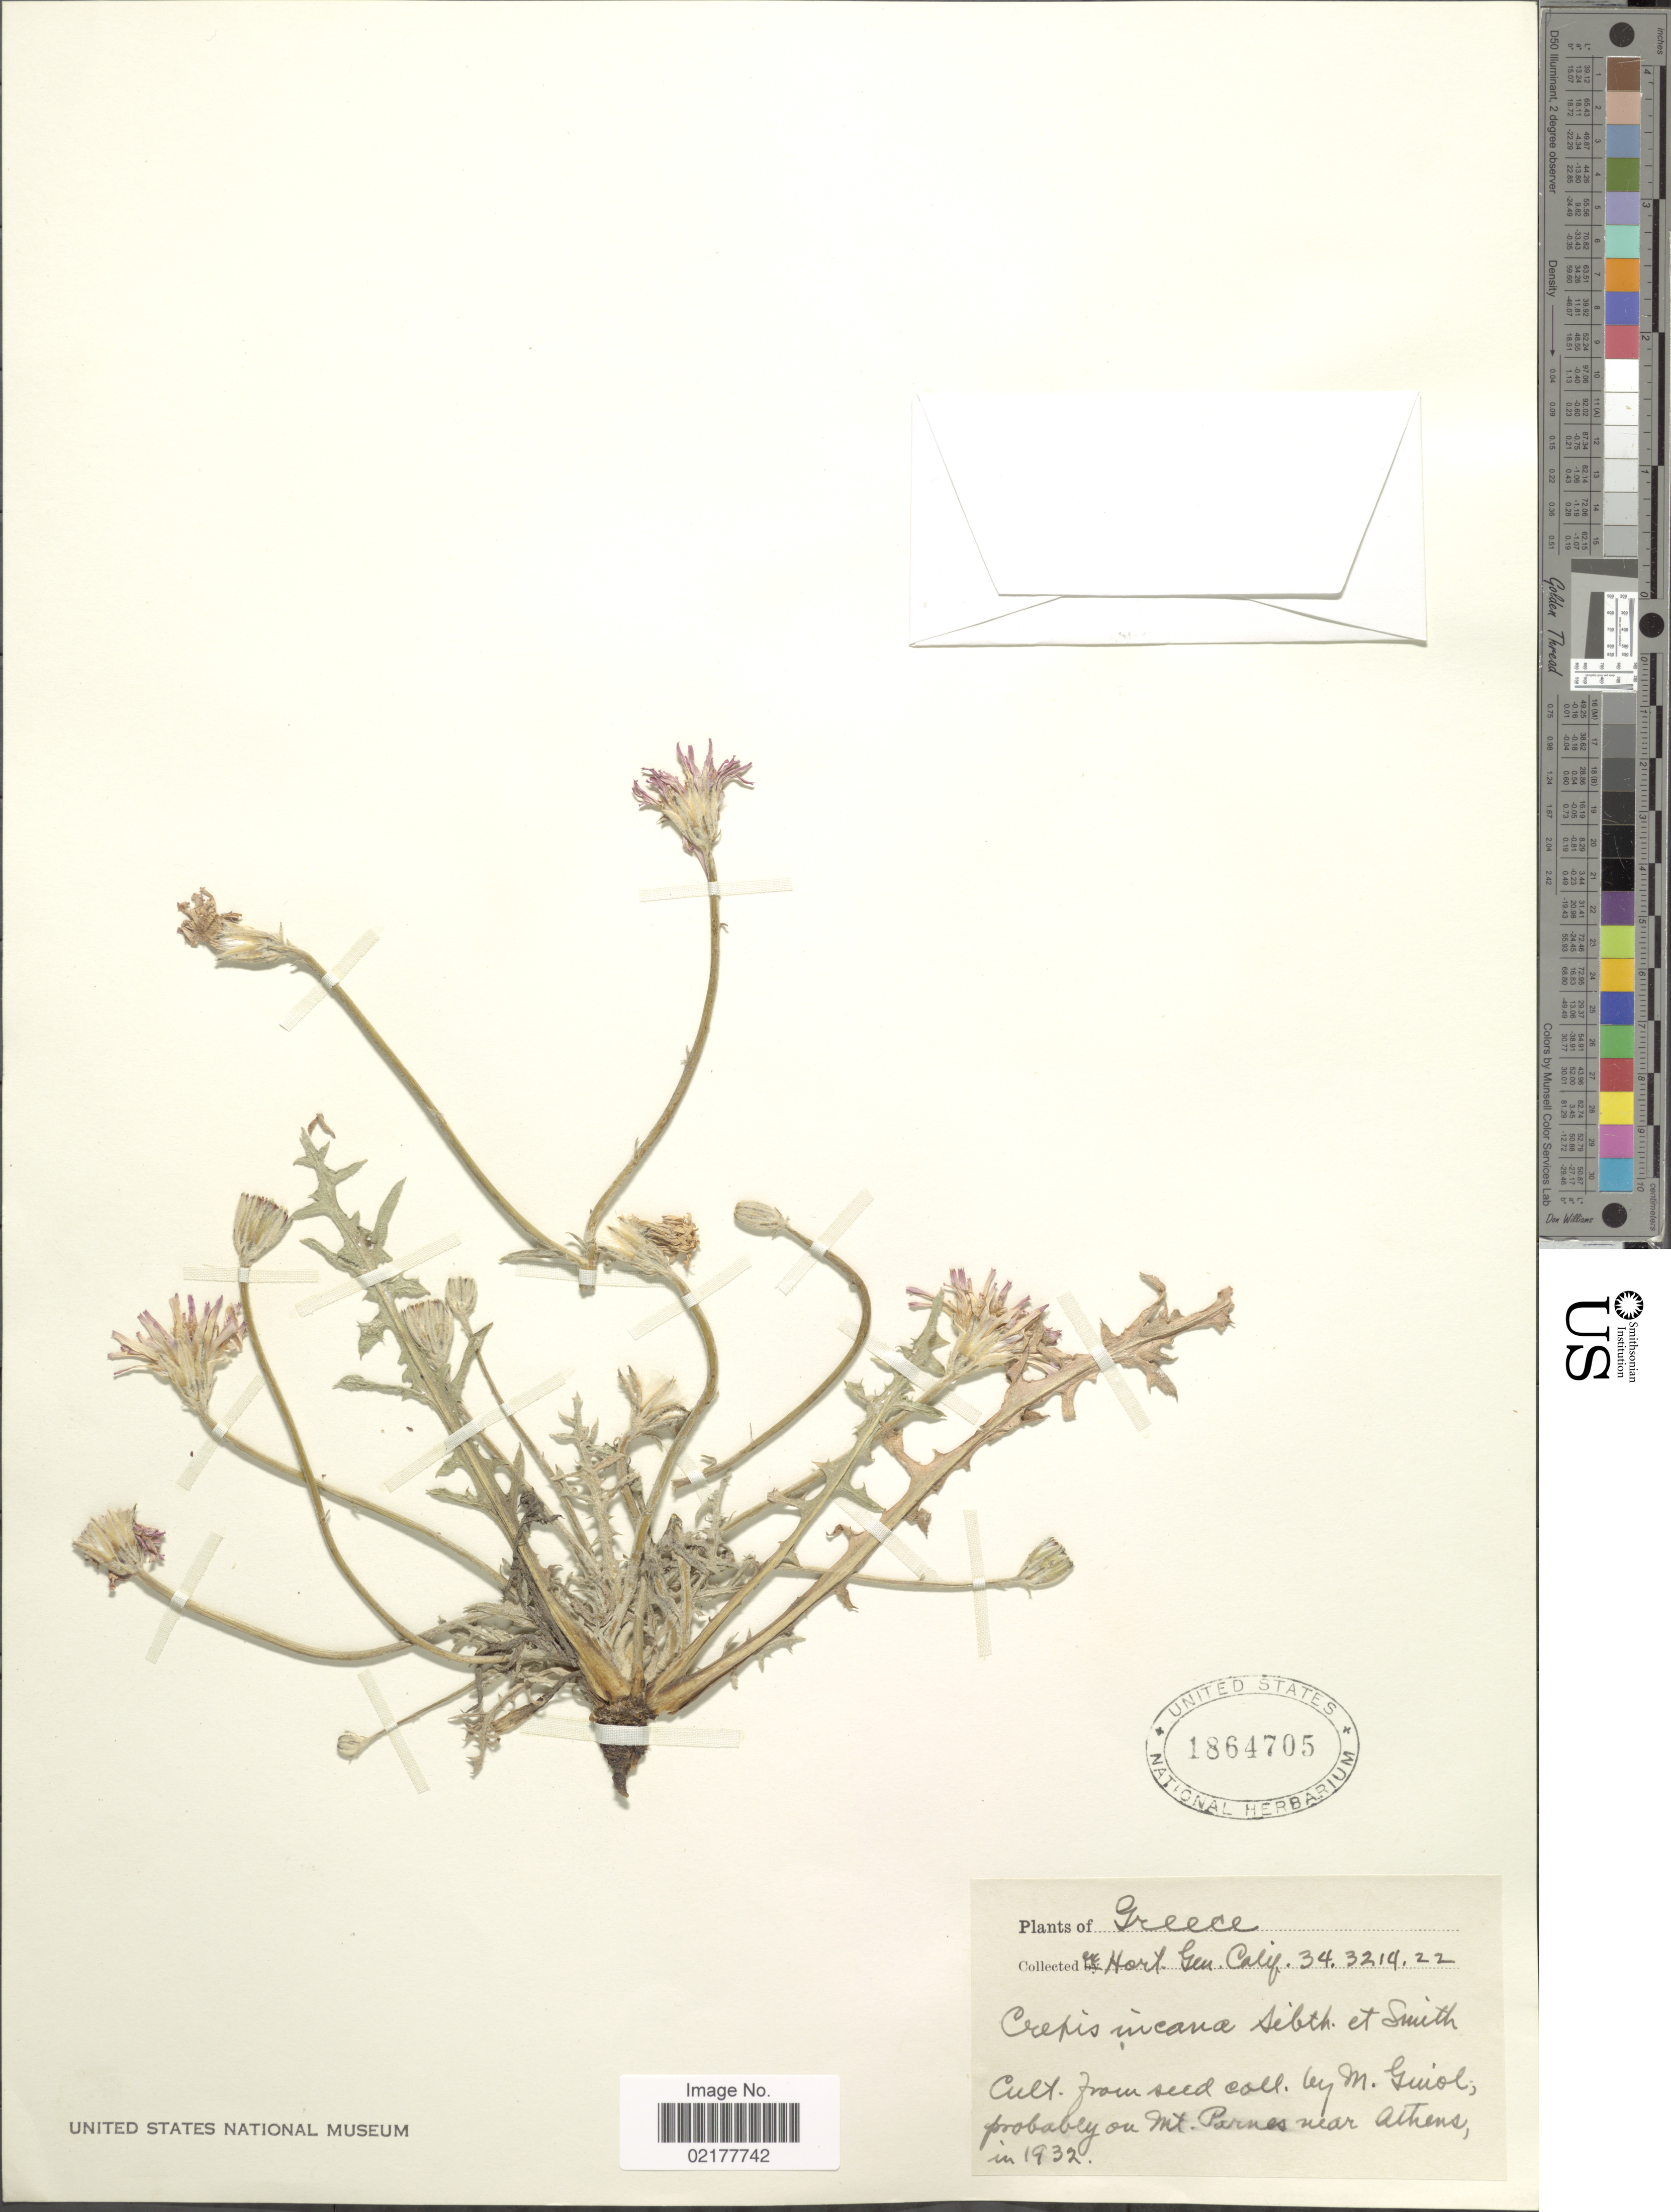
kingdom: Plantae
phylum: Tracheophyta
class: Magnoliopsida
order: Asterales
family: Asteraceae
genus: Crepis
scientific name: Crepis incana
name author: Sm.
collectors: Hort. Gen. Calif.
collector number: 34321922?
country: Greece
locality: Greece [unsure placement]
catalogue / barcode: US 1864705